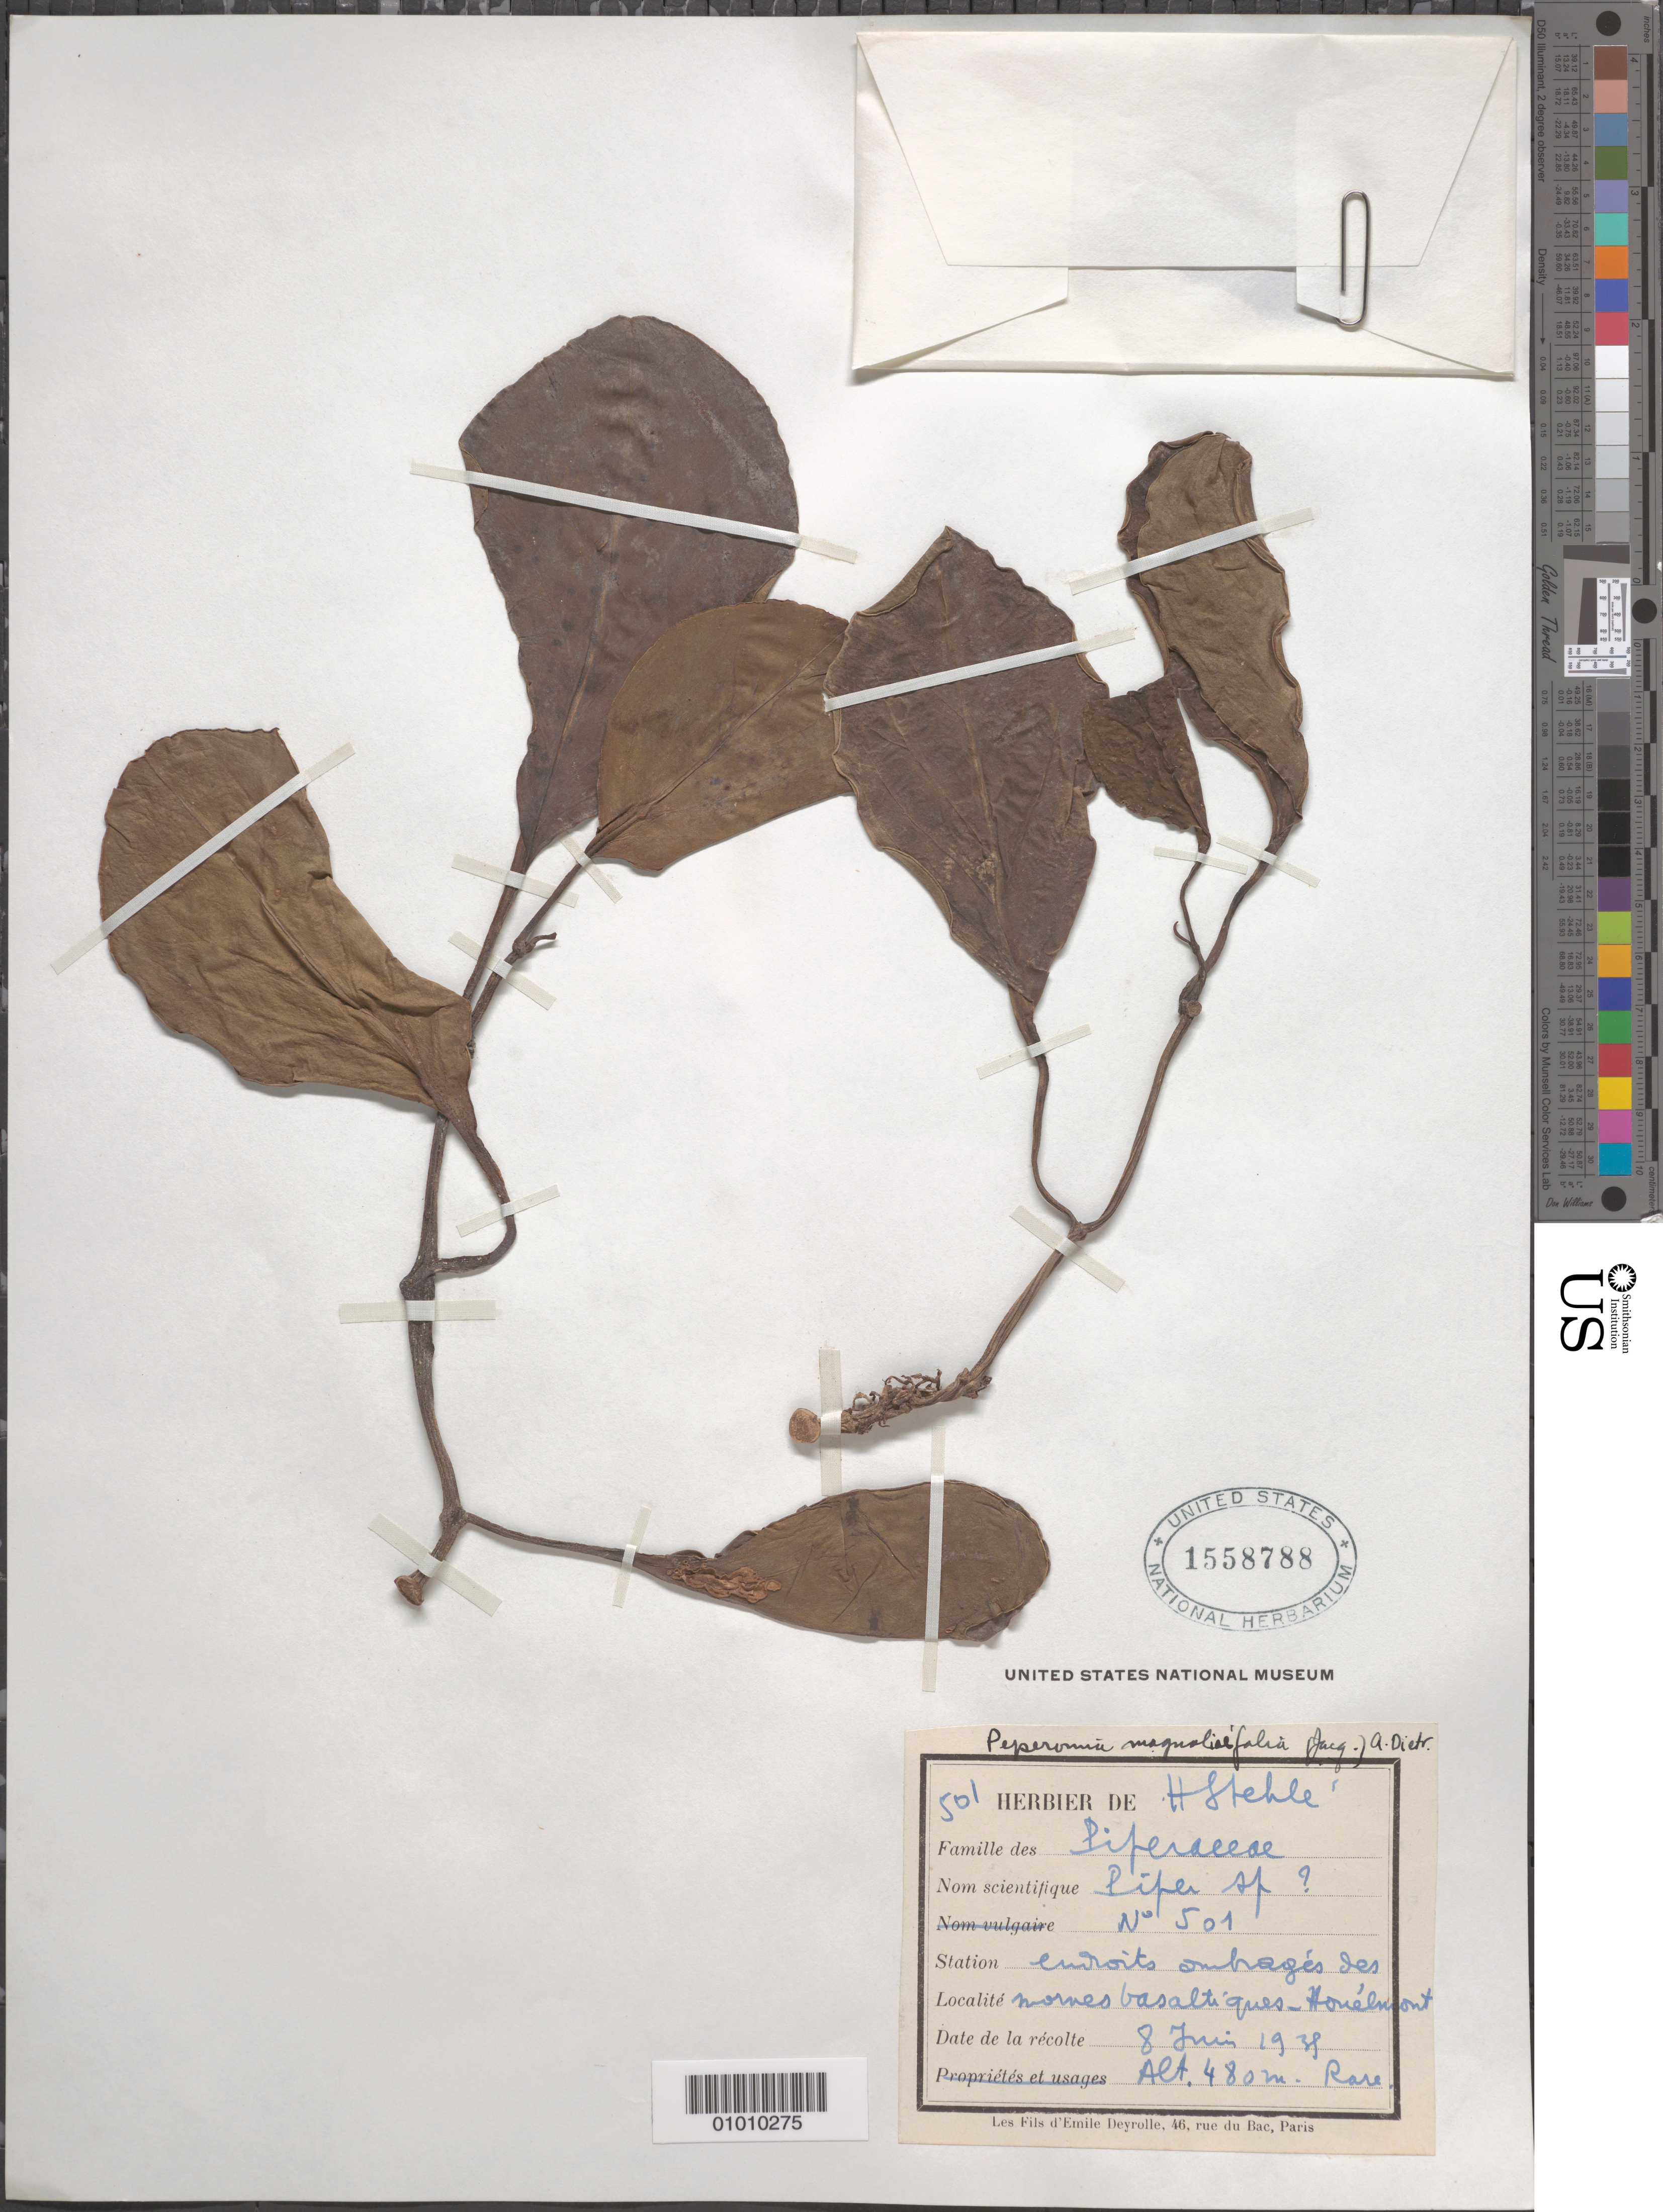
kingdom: Plantae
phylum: Tracheophyta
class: Magnoliopsida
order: Piperales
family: Piperaceae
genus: Peperomia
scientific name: Peperomia magnoliifolia var. magnoliifolia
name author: (Jacq.) A. Dietr.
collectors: H. Stehlé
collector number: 501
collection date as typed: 08 Jun 1938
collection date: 1938-06-08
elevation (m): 480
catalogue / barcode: US 1558788